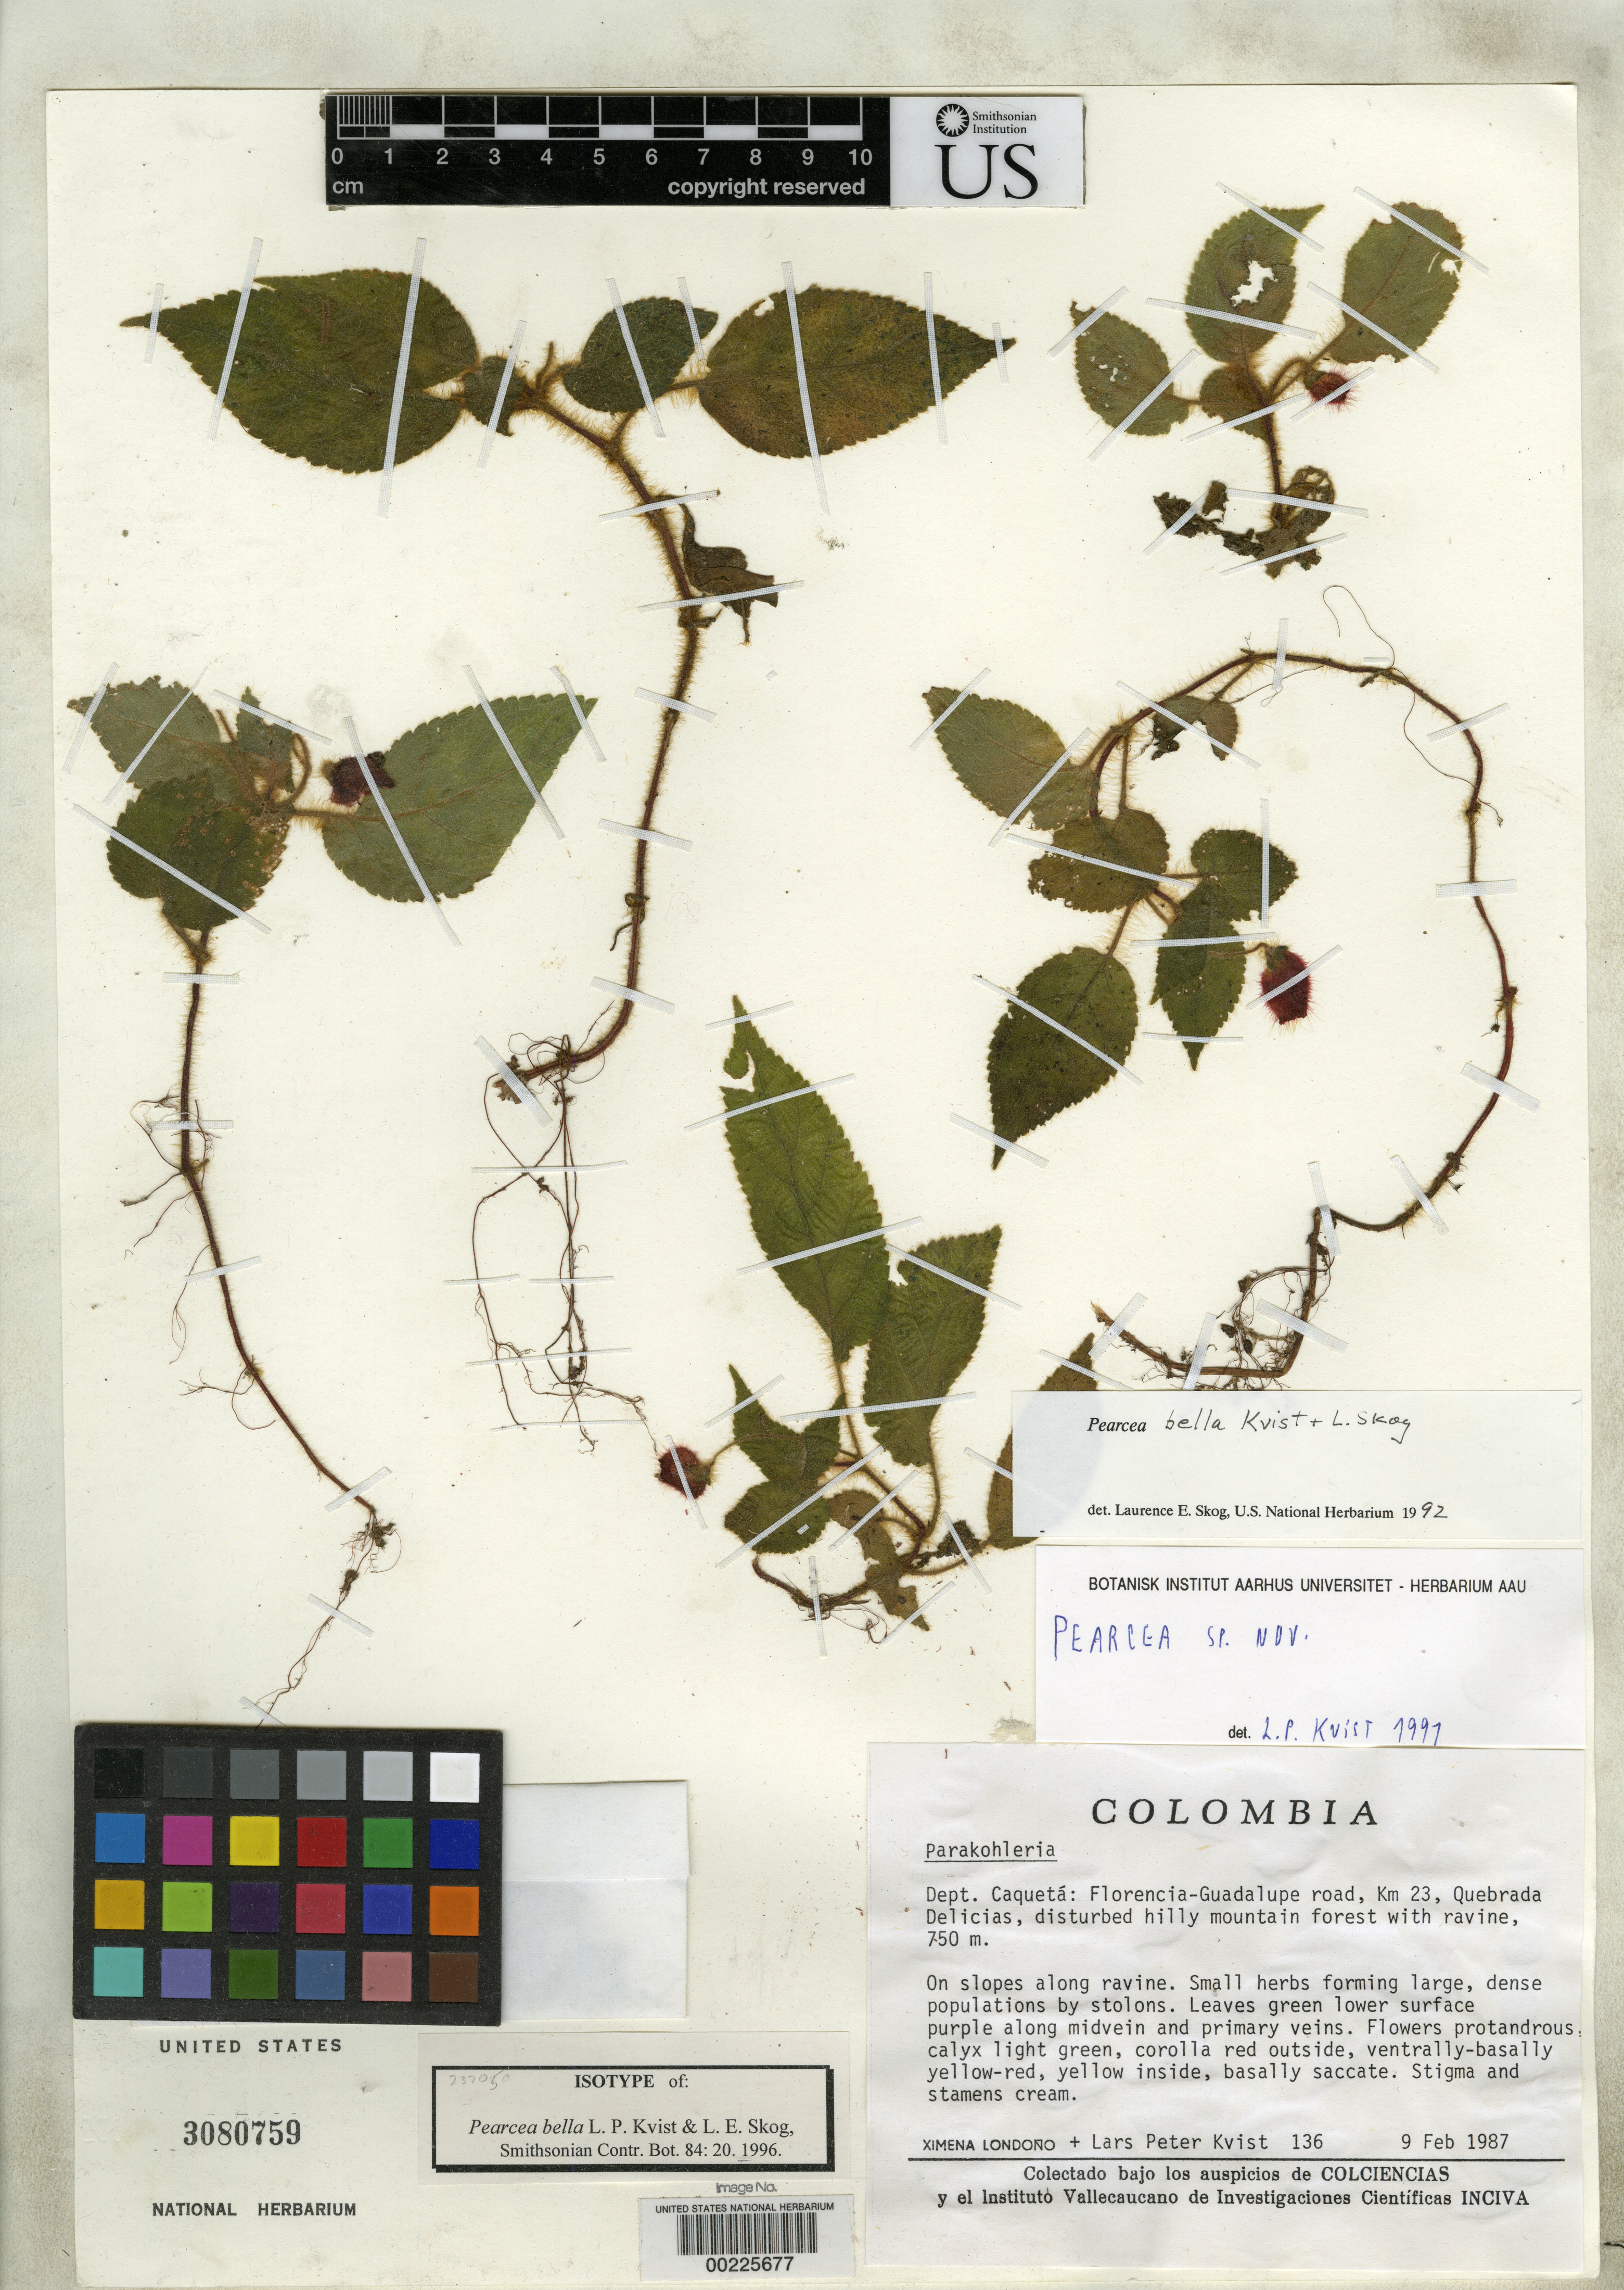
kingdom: Plantae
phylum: Tracheophyta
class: Magnoliopsida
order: Lamiales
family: Gesneriaceae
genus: Pearcea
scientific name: Pearcea bella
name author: L.P. Kvist & L.E. Skog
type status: Isotype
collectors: X. Londoño & L. P. Kvist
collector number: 136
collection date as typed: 09 Feb 1987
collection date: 1987-02-09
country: Colombia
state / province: Caquetá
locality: Florencia-Guadalupe road, km 23, Quebrada Delicias.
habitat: Disturbed hilly mountain forest with ravine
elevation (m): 750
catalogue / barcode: US 3080759